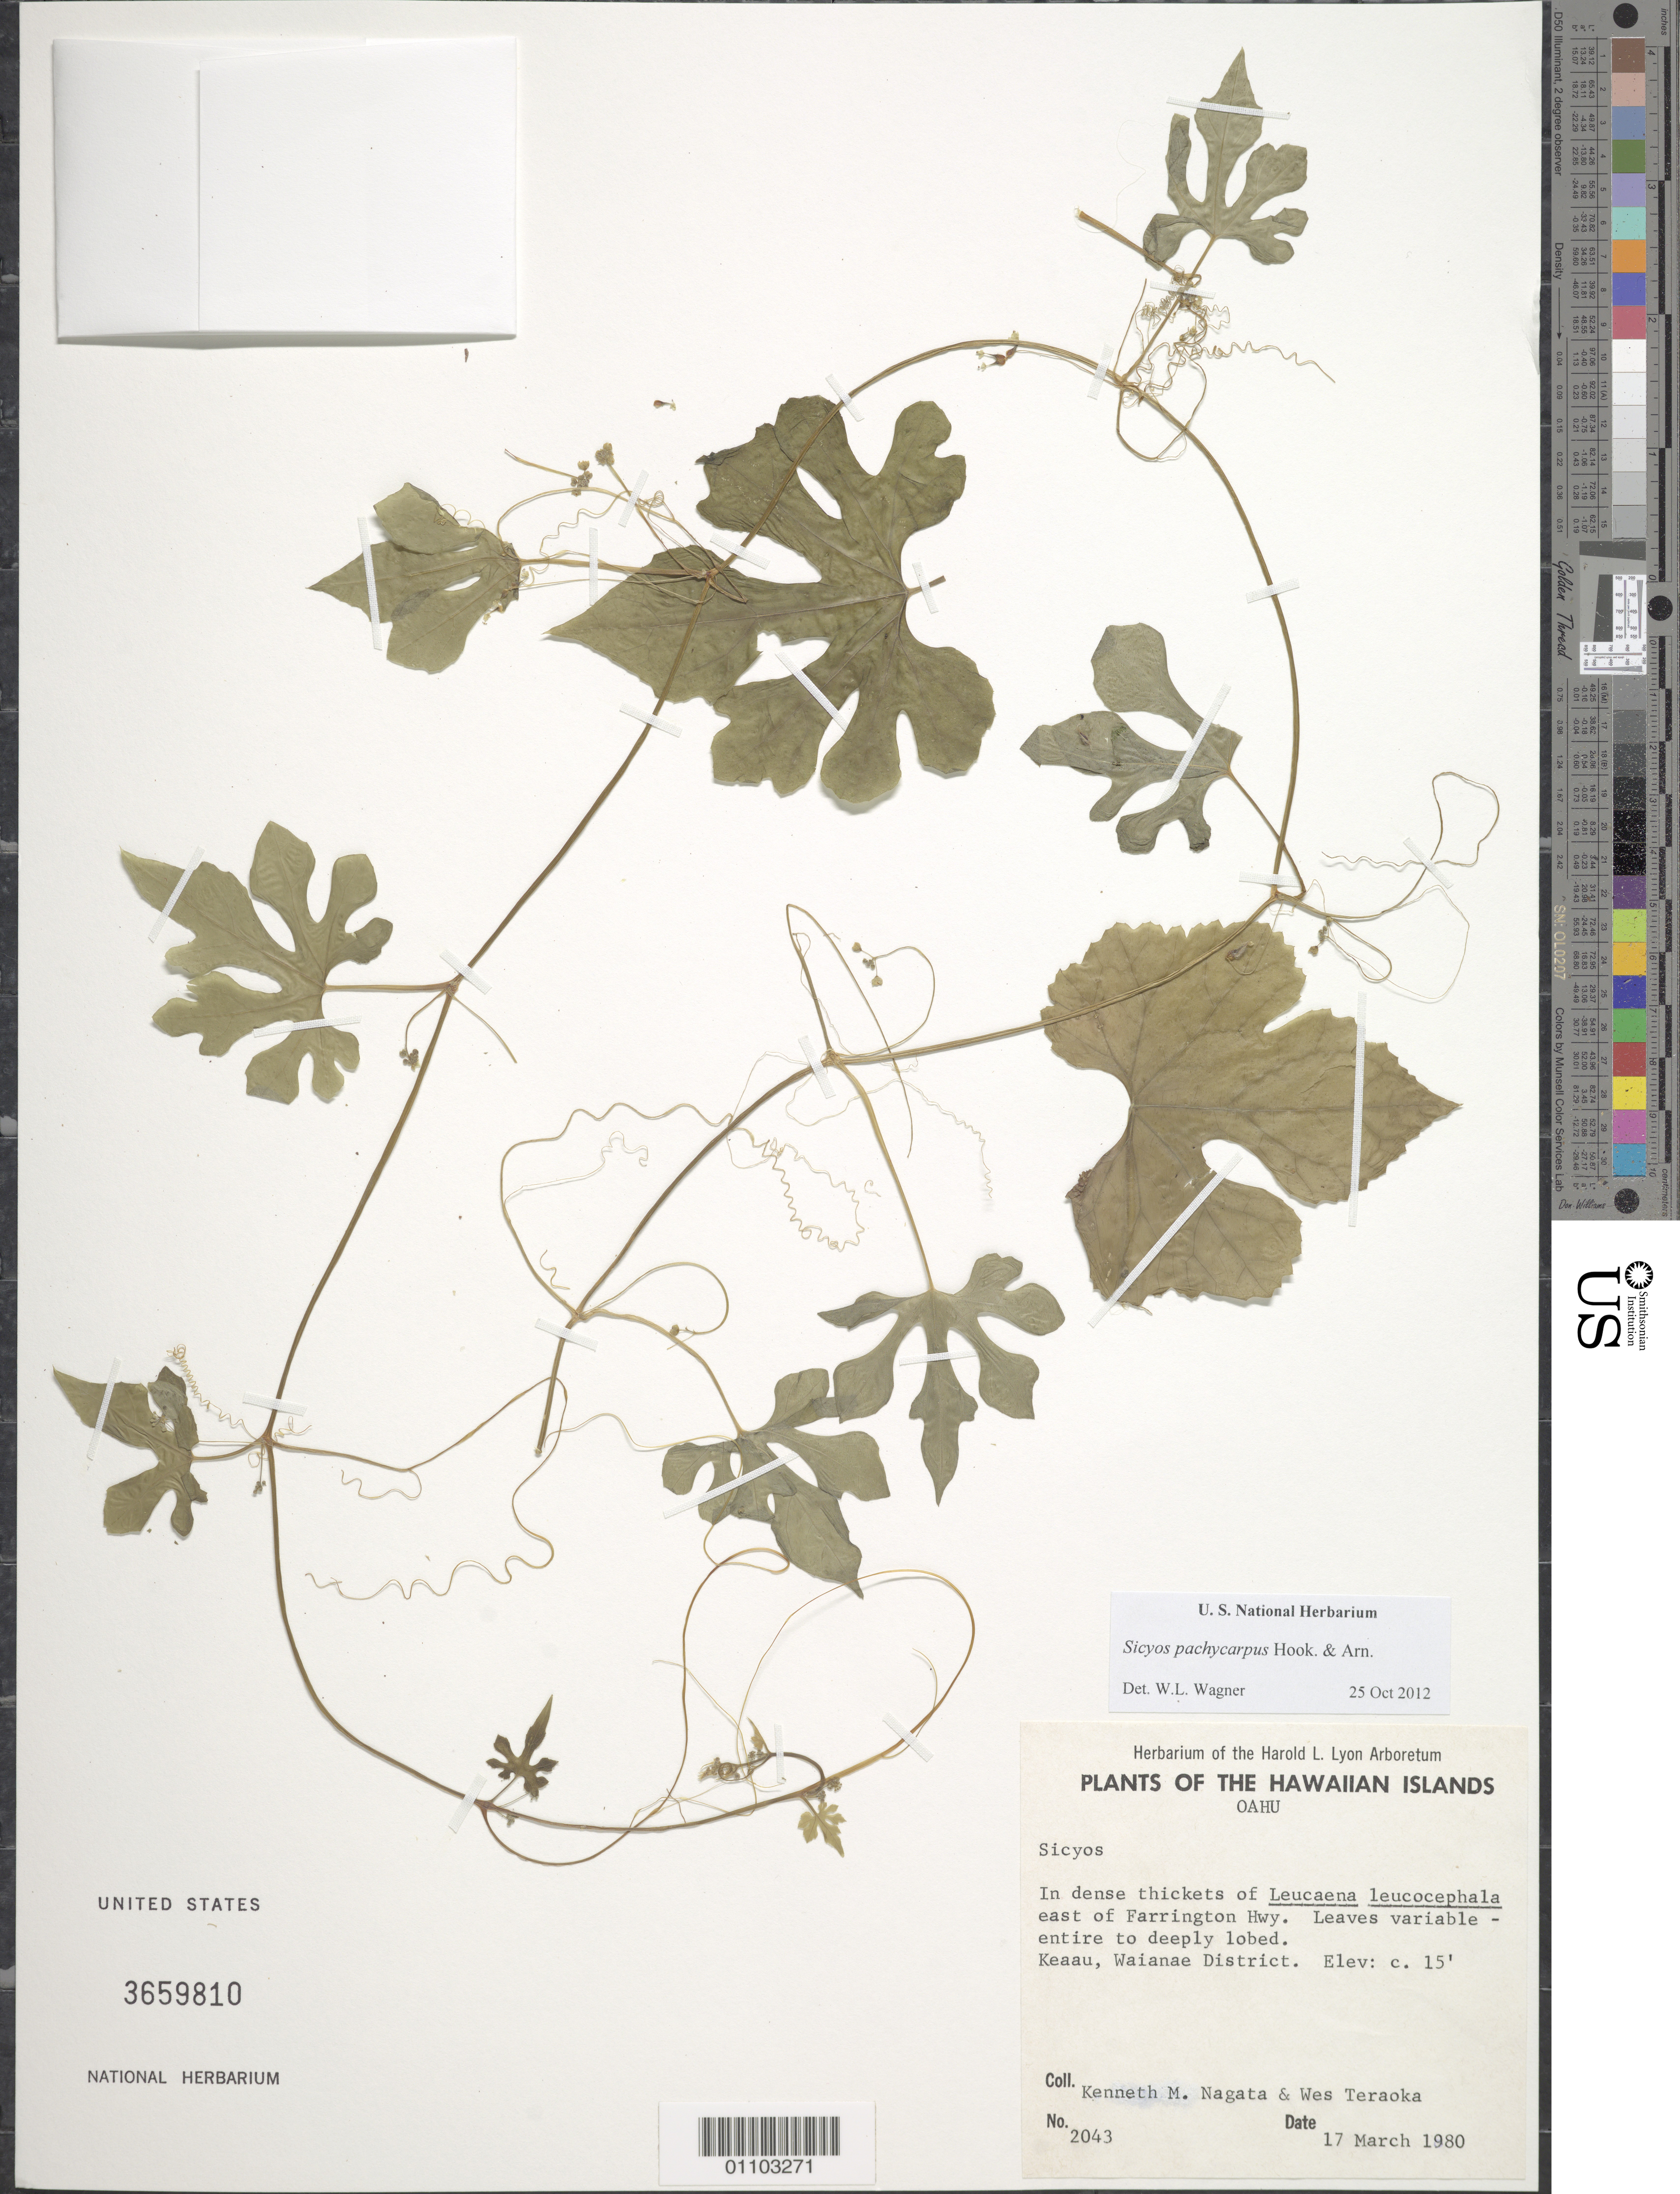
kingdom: Plantae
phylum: Tracheophyta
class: Magnoliopsida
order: Cucurbitales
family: Cucurbitaceae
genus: Sicyos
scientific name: Sicyos pachycarpus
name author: Hook. & Arn.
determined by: Wagner, W. L., (BOT), Smithsonian Institution - National Museum of Natural History (UNITED STATES)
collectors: K. Nagata & W. Teraoka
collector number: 2043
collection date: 1980-03-17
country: United States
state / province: Hawaii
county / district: Honolulu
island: Oahu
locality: East of Farrington Hwy, Keaau, Waianae District.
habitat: In dense thickets.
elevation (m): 5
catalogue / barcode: US 3659810